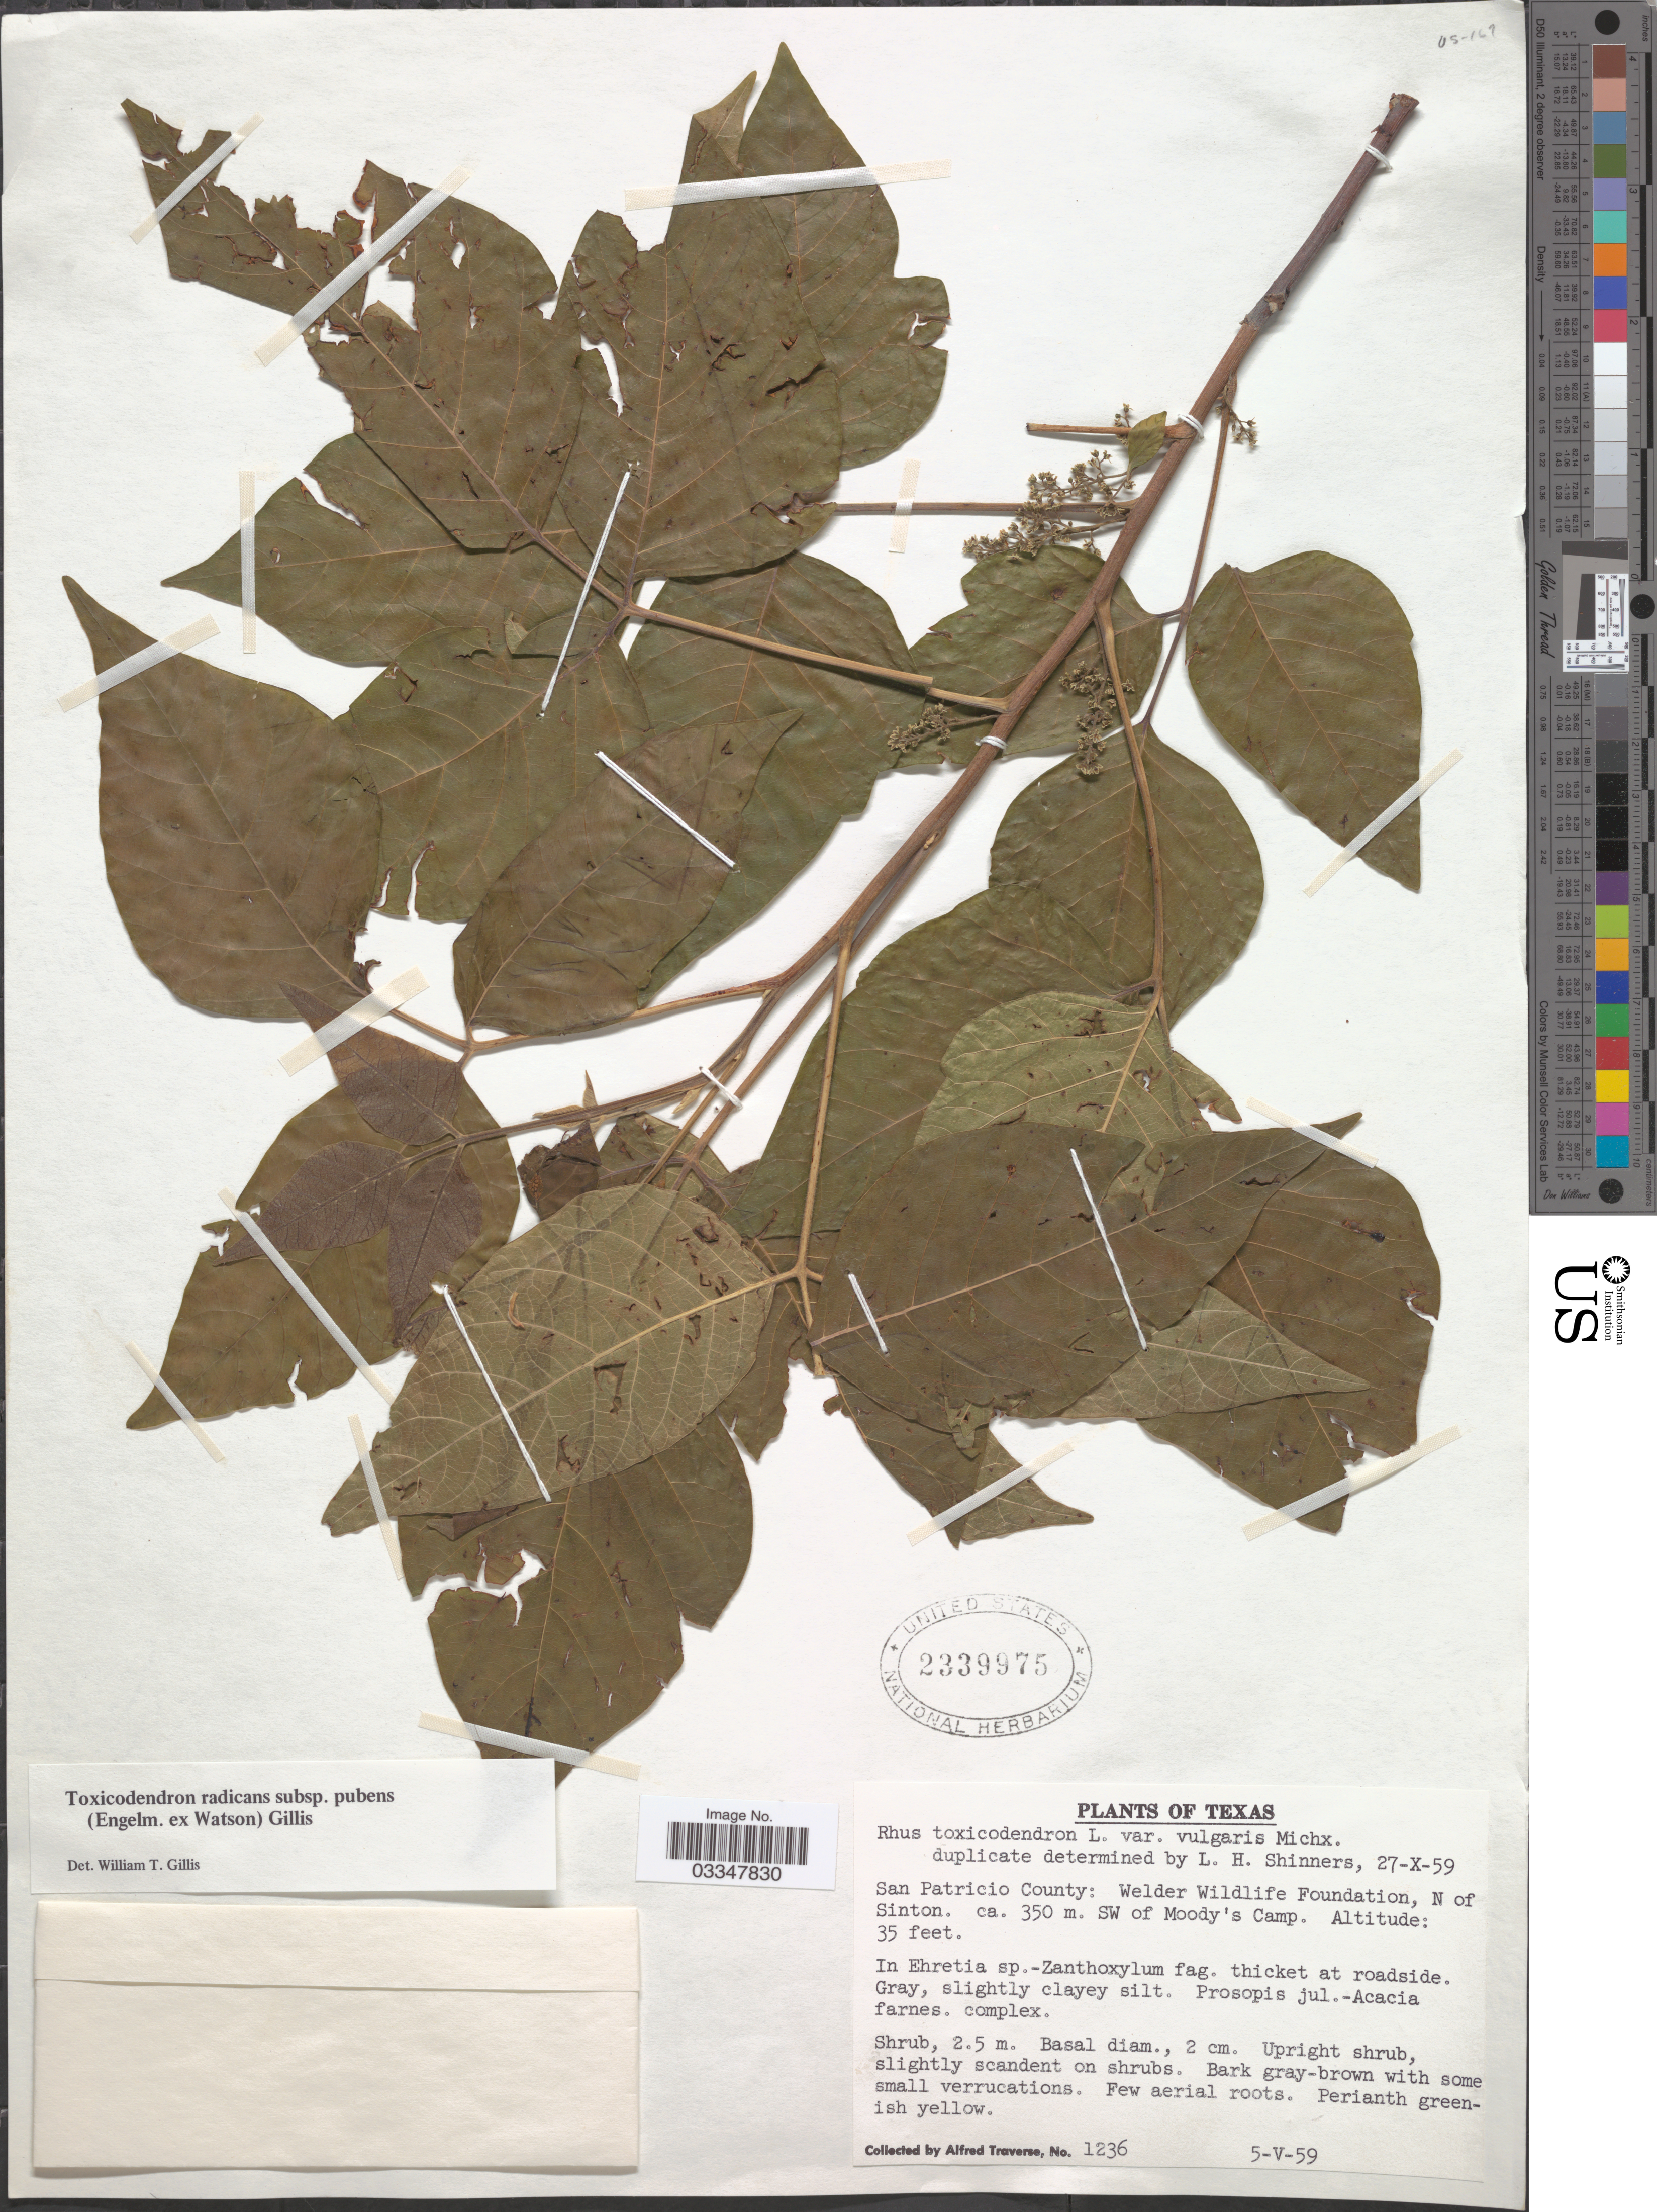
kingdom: Plantae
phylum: Tracheophyta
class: Magnoliopsida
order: Sapindales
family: Anacardiaceae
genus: Toxicodendron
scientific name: Toxicodendron radicans subsp. pubens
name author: (Engelm. ex S. Watson) Gillis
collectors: A. Traverse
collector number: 1236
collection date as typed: Transcribed d/m/y: 5/5/59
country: United States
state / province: Texas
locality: San Patricio County: Welder Wildlife Foundation, N of Sinton. ca. 350 m. SW of Moody's Camp.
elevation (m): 11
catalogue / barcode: US 2339975